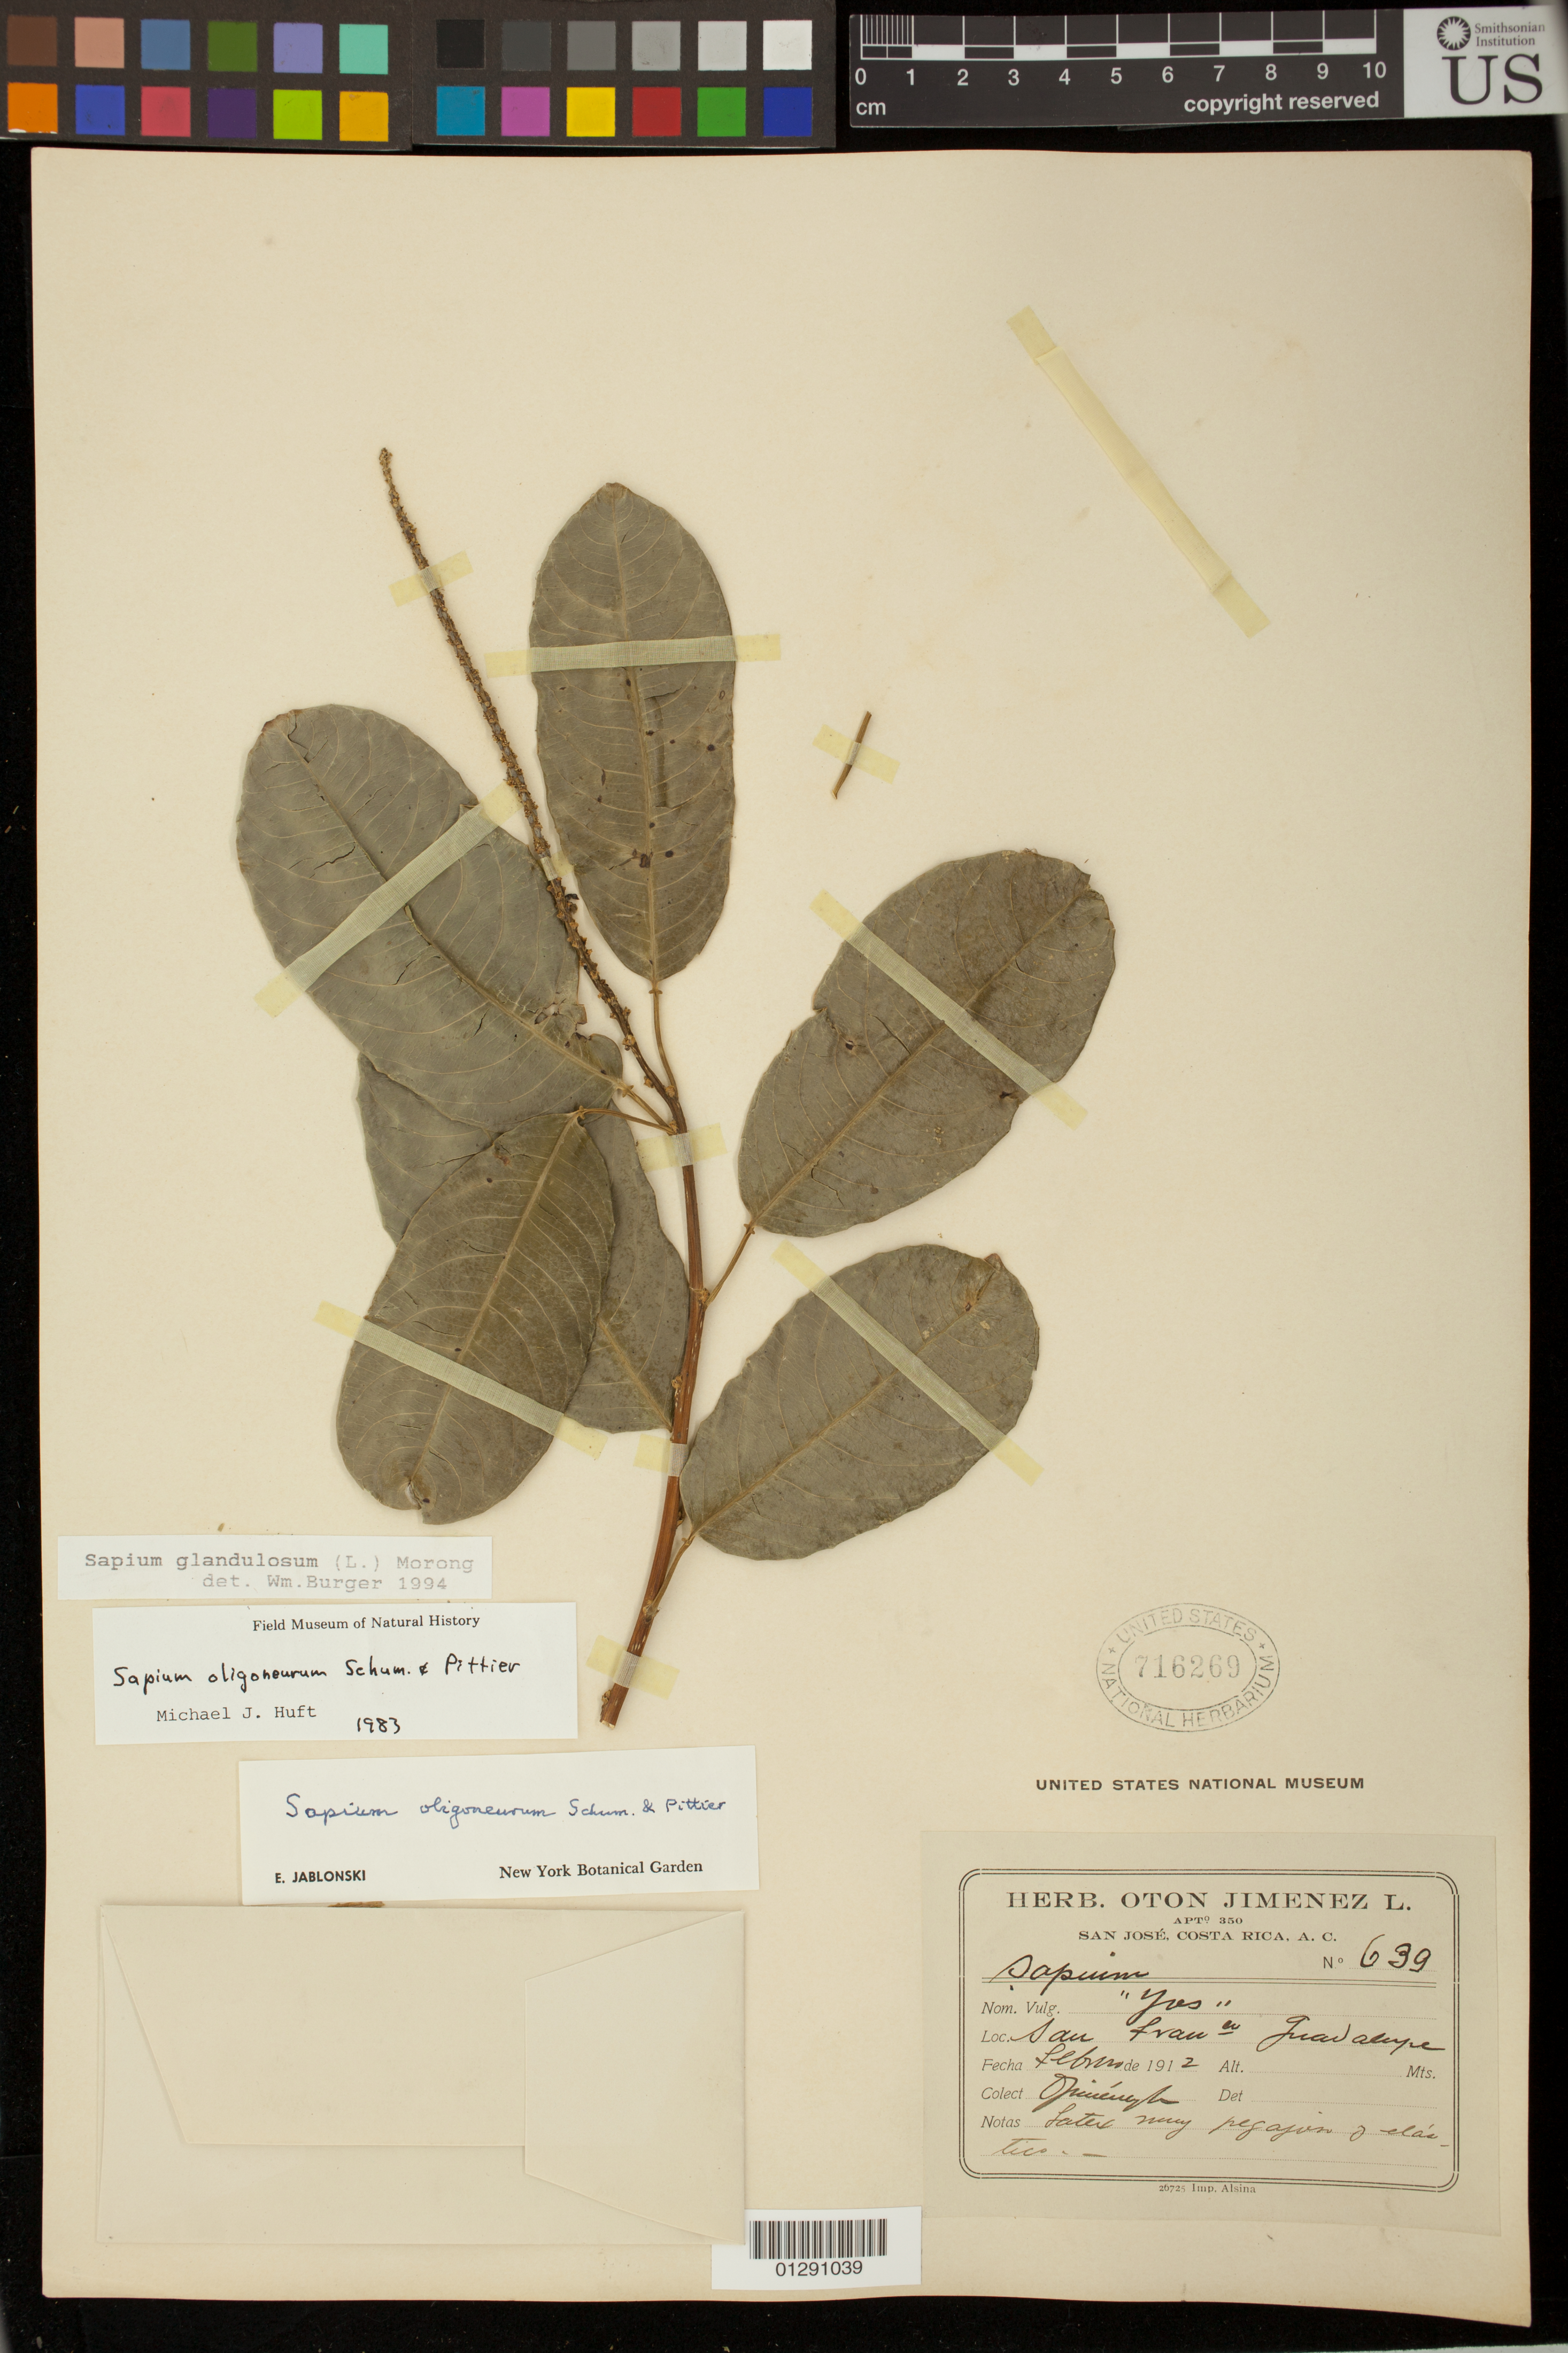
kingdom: Plantae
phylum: Tracheophyta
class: Magnoliopsida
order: Malpighiales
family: Euphorbiaceae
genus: Sapium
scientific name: Sapium glandulosum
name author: (L.) Morong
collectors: O. Jimenez L.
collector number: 639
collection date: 1912-02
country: Costa Rica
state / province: San Jose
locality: Guadalupe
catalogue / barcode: US 716269